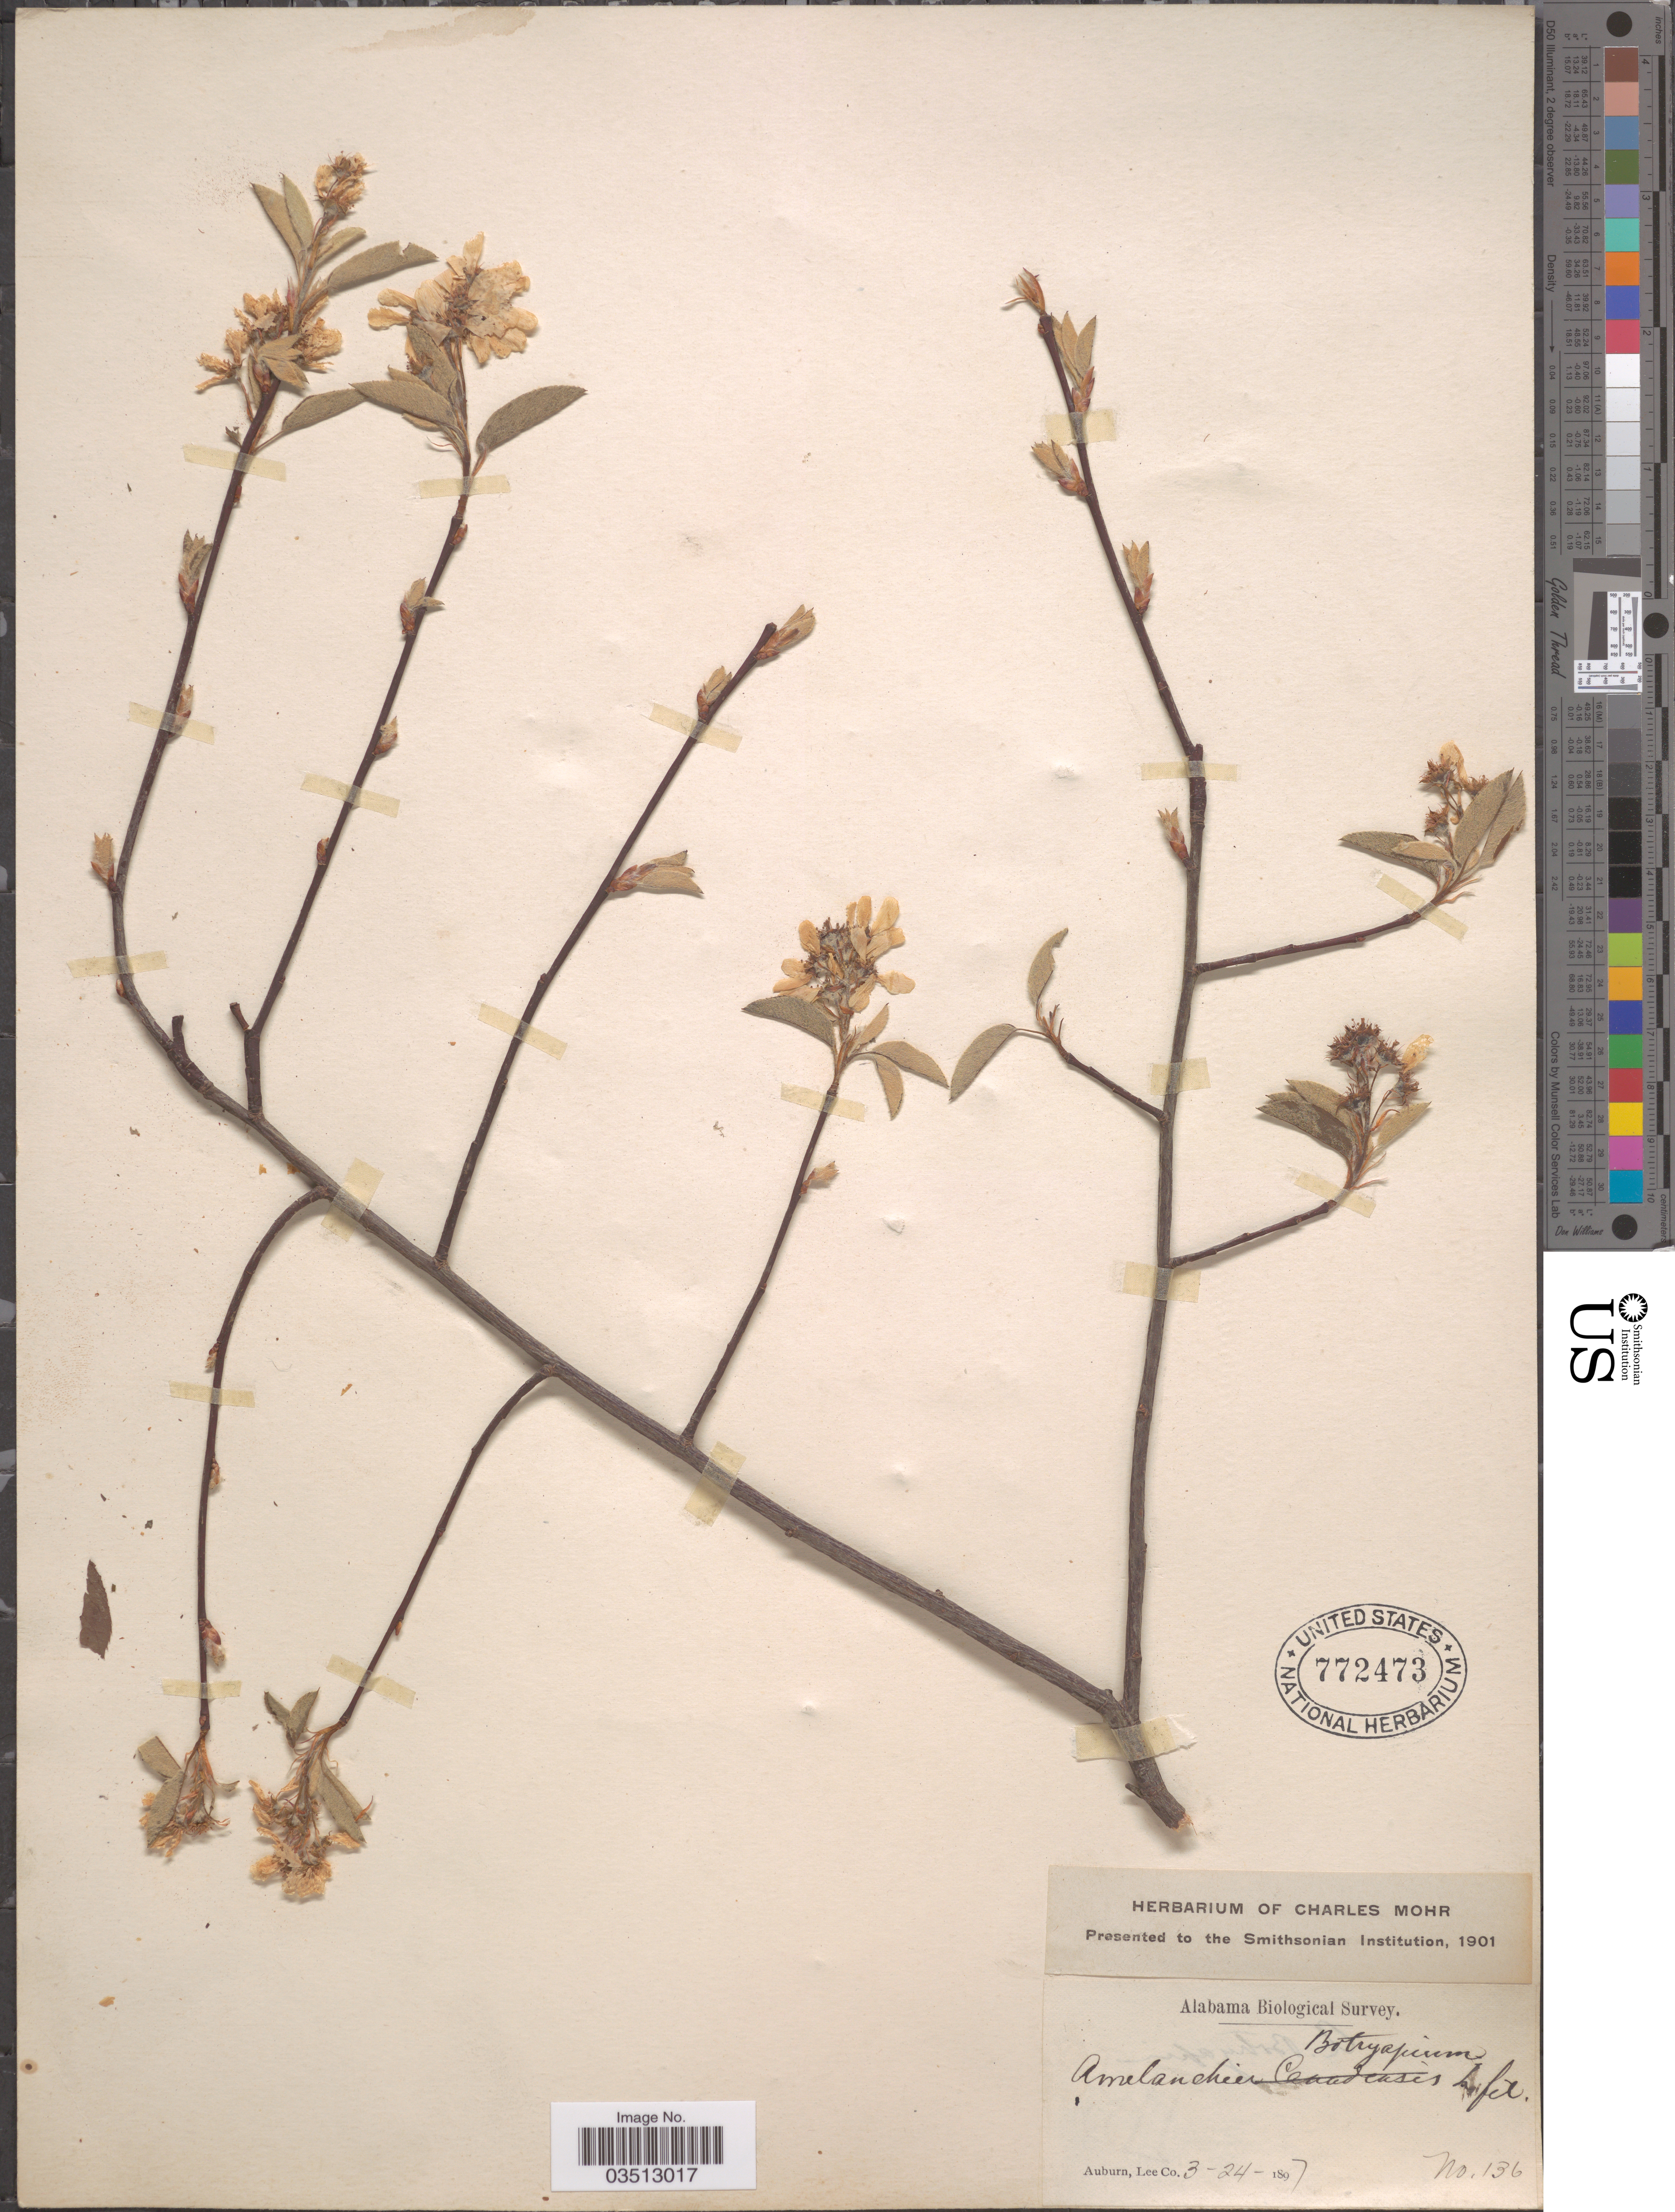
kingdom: Plantae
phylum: Tracheophyta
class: Magnoliopsida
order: Rosales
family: Rosaceae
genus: Amelanchier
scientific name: Amelanchier sp.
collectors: ex herb. Charles Mohr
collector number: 136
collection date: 1897-03-24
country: United States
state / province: Alabama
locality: Auburn, Lee Co.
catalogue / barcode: US 772473